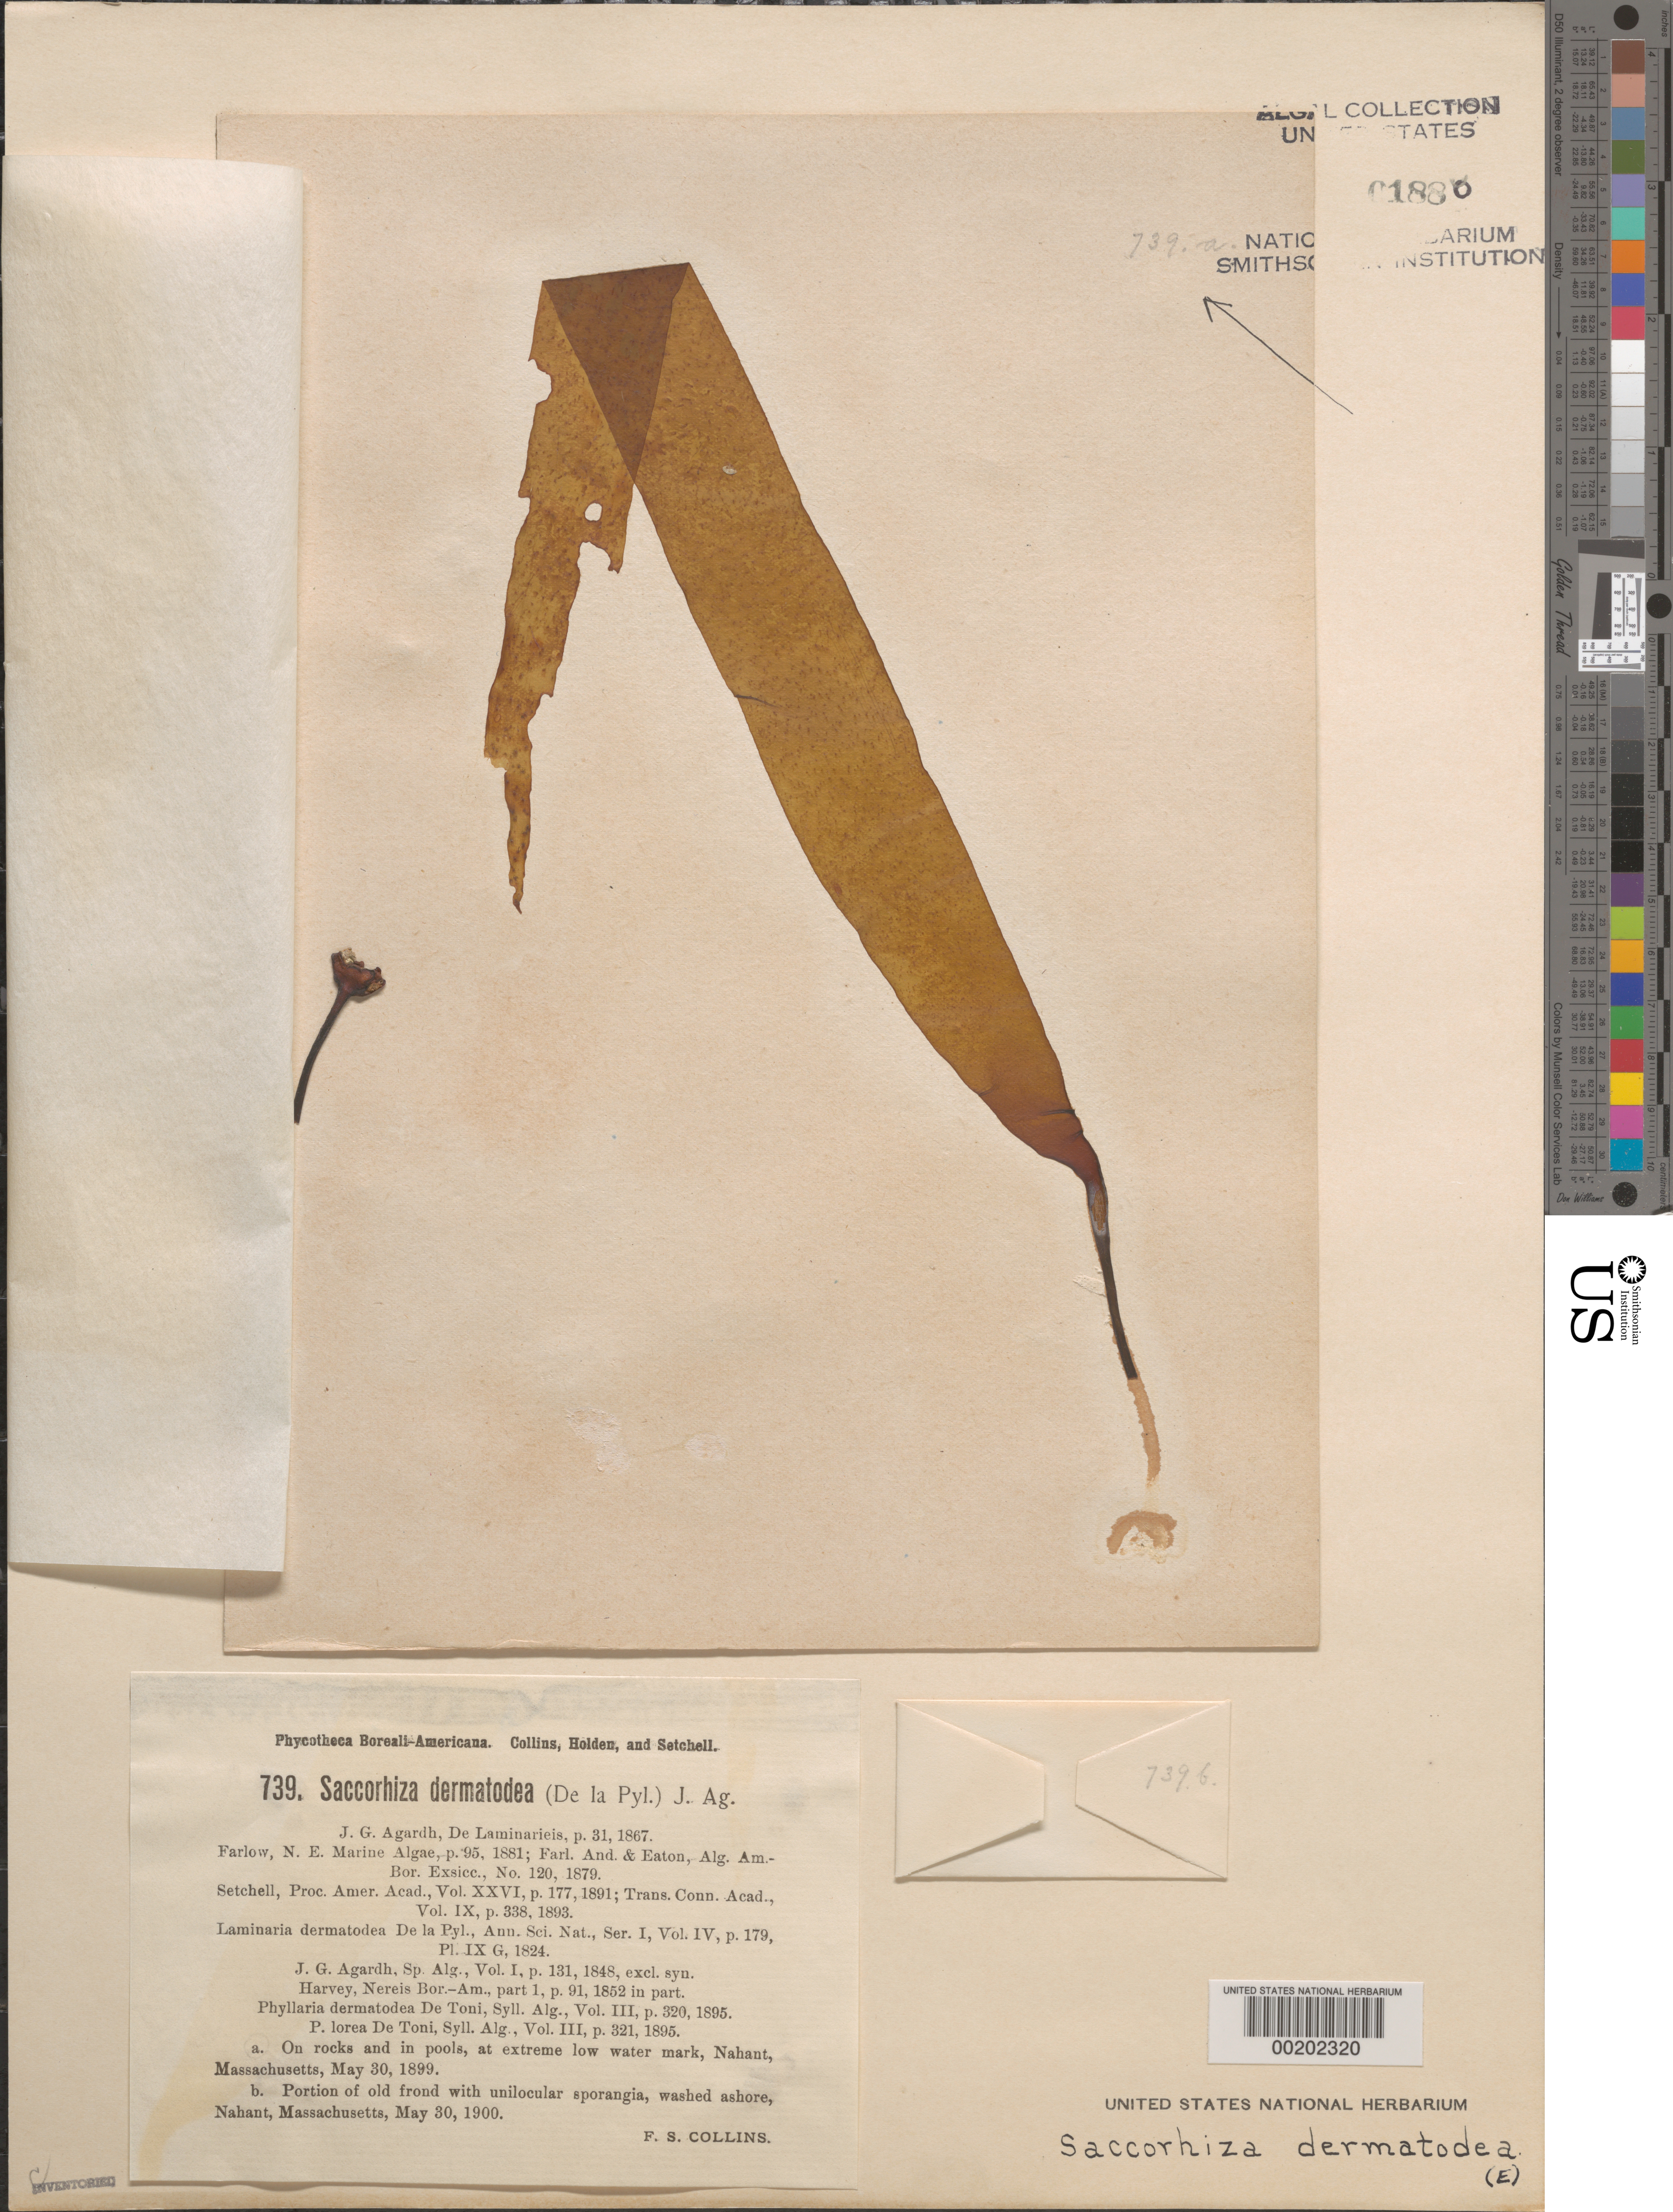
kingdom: Chromista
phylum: Foraminifera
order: Astrorhizida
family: Hyperamminidae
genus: Saccorhiza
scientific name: Saccorhiza dermatodea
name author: (Bach. Pyl.) J. Agardh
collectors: F. Collins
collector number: PB-A 739A & PB-A 739B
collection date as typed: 30 May 1899 AND 30 May 1900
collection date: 1899-05-30,1900-05-30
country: United States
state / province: Massachusetts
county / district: Essex County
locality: Nahant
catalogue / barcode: US 1880